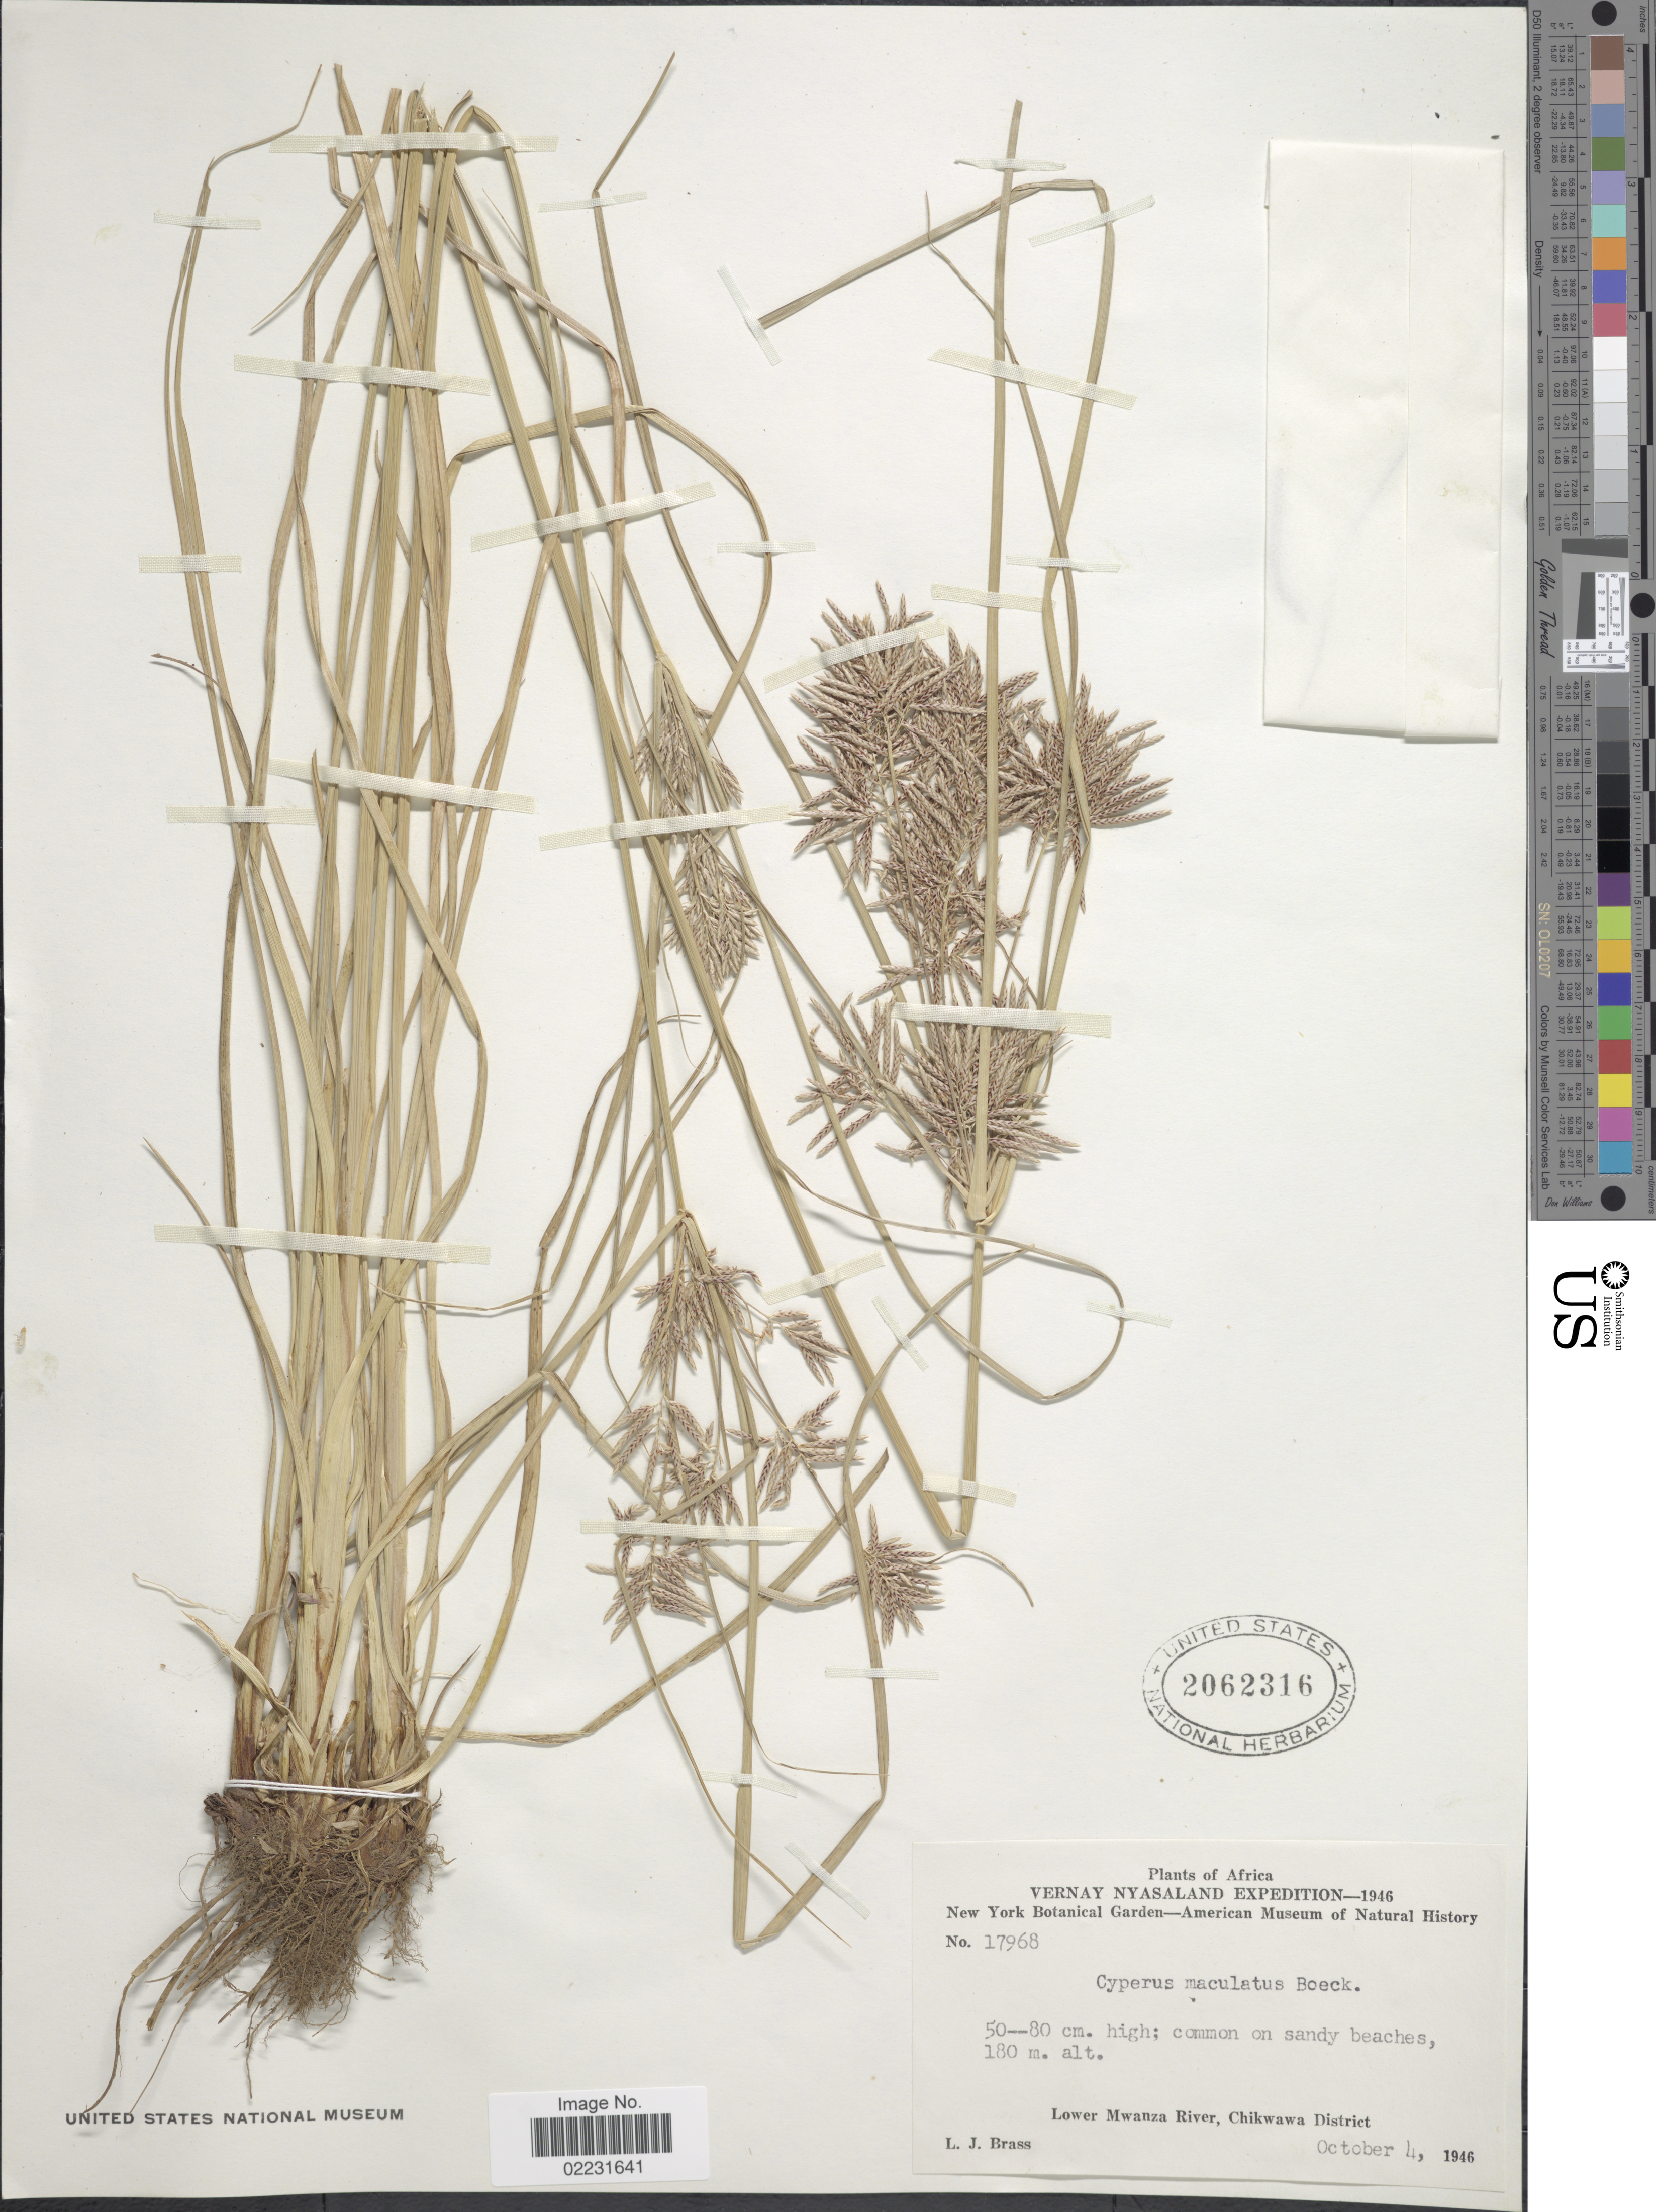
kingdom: Plantae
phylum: Tracheophyta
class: Liliopsida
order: Poales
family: Cyperaceae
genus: Cyperus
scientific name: Cyperus maculatus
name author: Boeckeler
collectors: L. J. Brass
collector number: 17968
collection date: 1946-10-04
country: Malawi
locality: Vernay Nyasaland, Lower Mwanza River, Chikwawa District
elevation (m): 180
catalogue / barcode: US 2062316